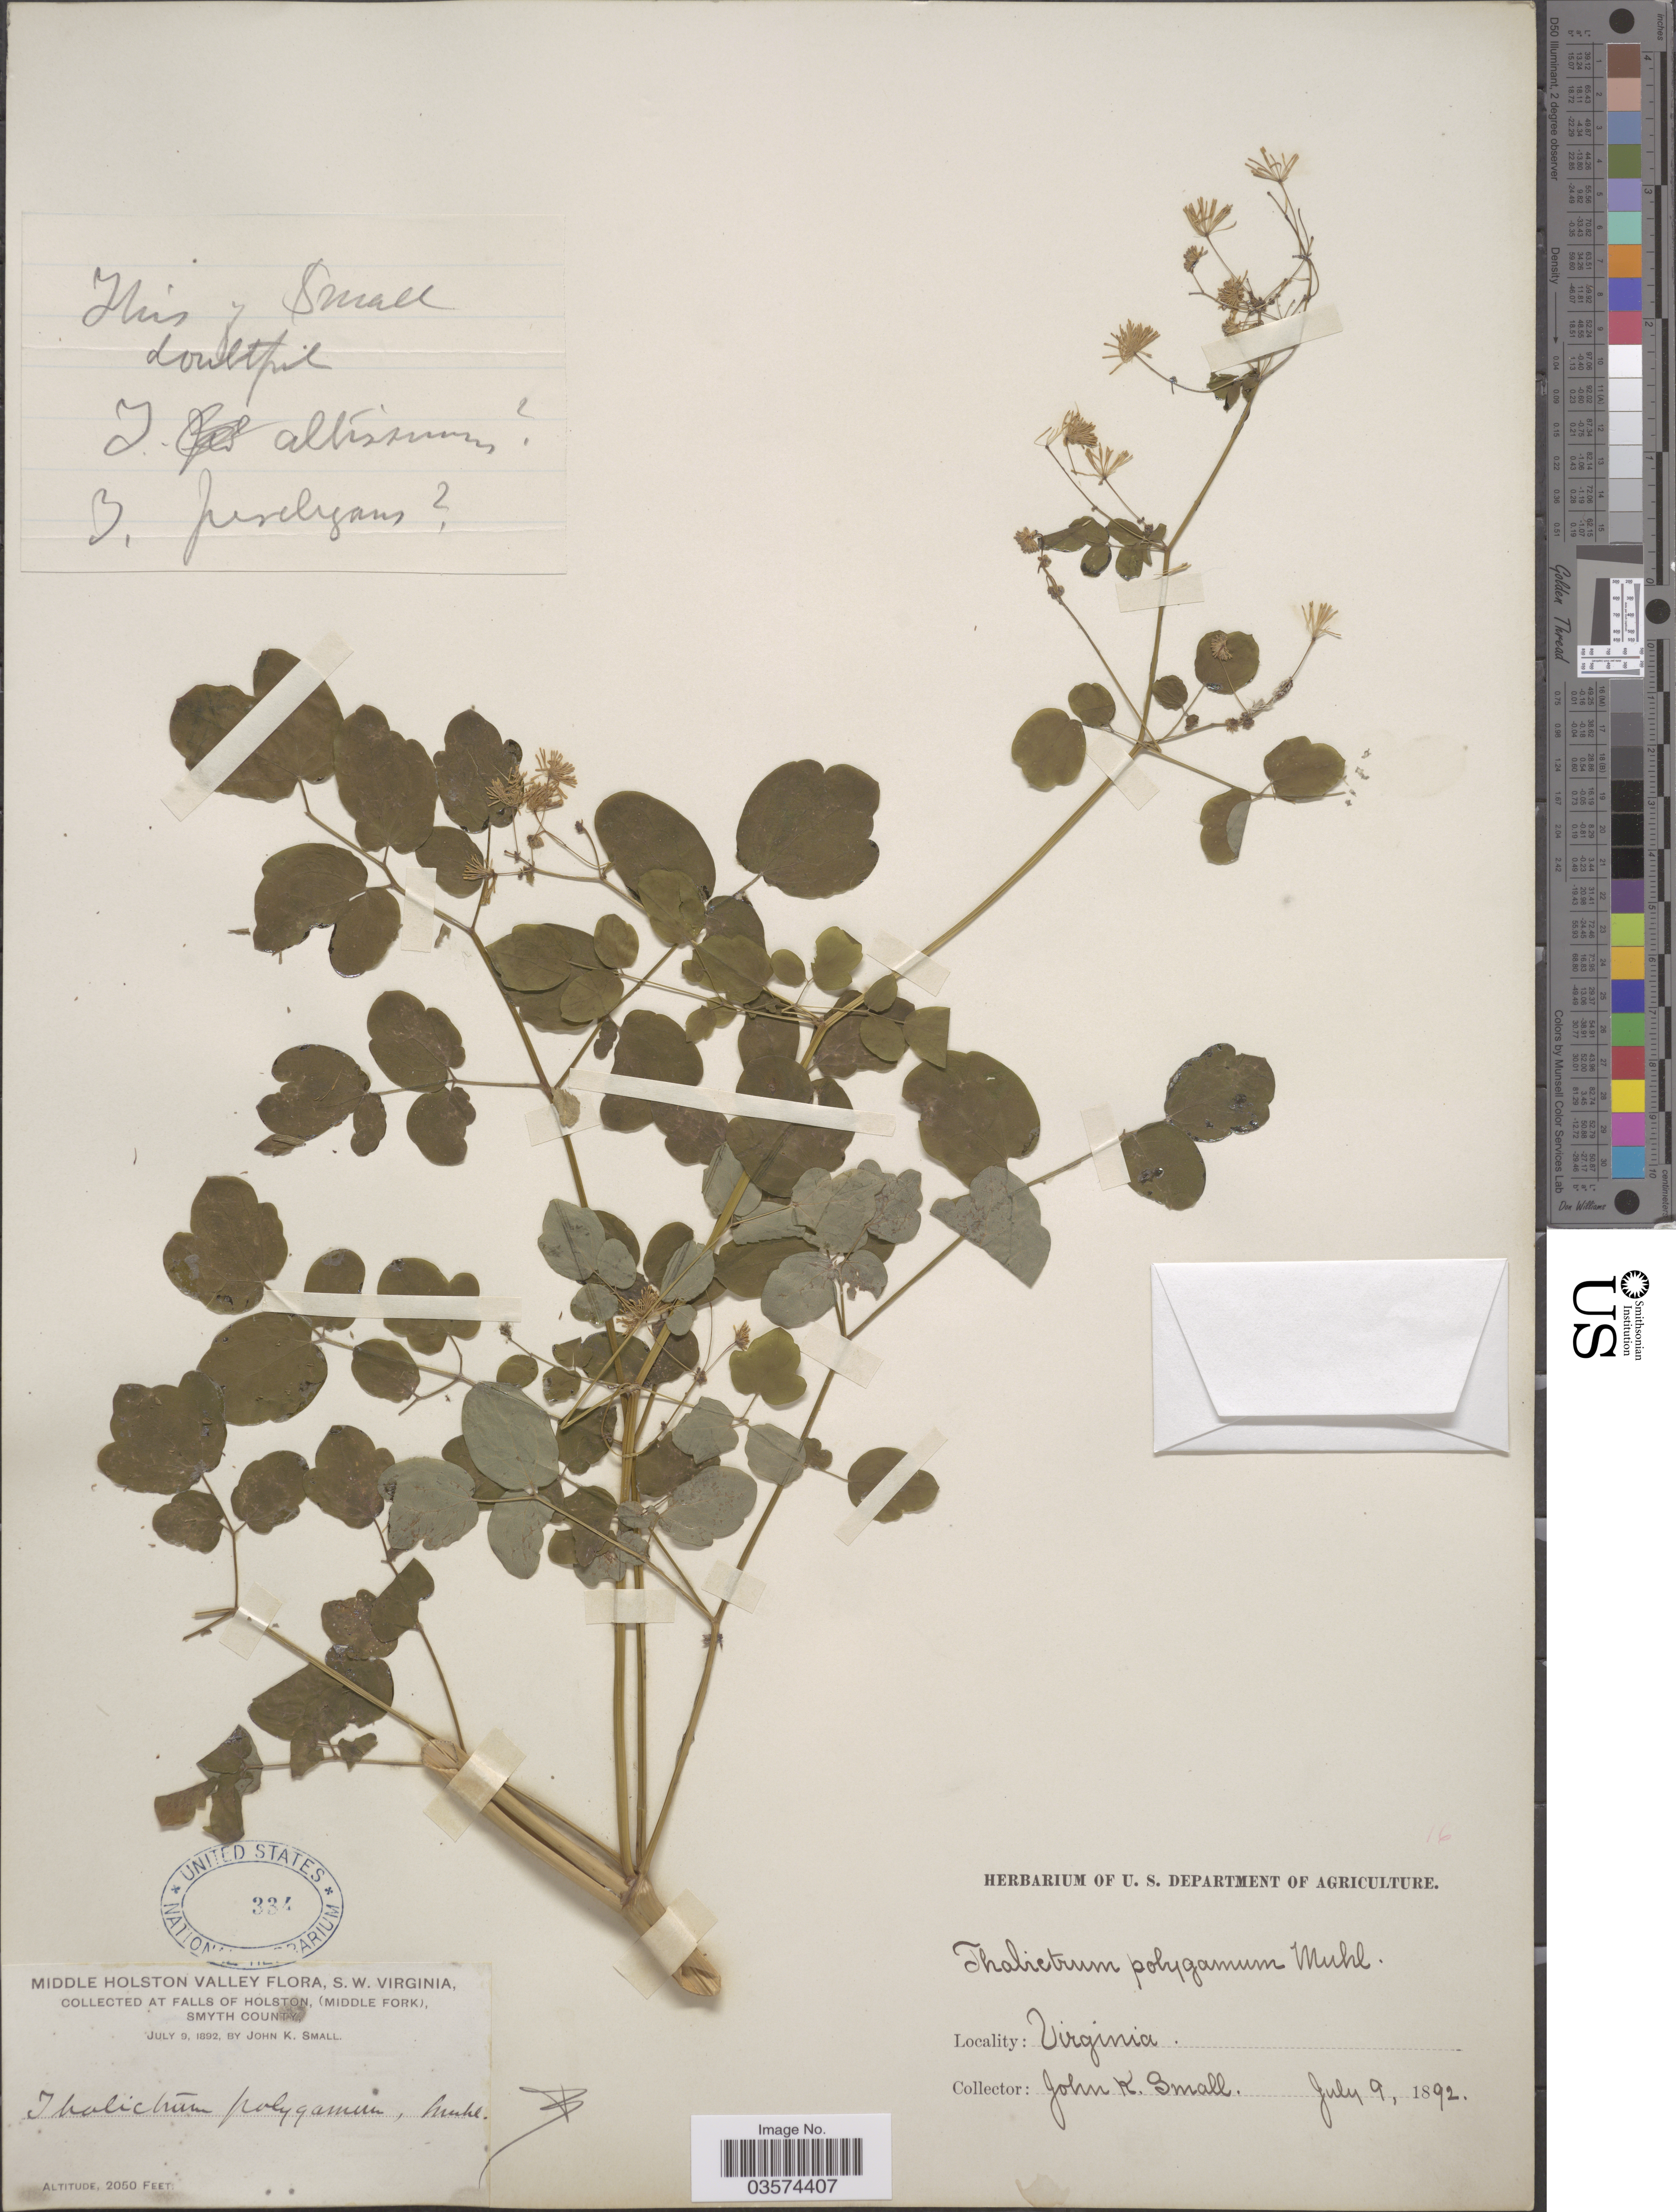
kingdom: Plantae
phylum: Tracheophyta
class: Magnoliopsida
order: Ranunculales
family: Ranunculaceae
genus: Thalictrum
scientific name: Thalictrum pubescens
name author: Pursh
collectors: J. K. Small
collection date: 1892-07-09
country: United States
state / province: Virginia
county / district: Smyth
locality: Middle Holston Valley, S.W. Virginia, Falls of Holston, (Middle Fork), Smyth County.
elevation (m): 625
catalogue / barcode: US 334